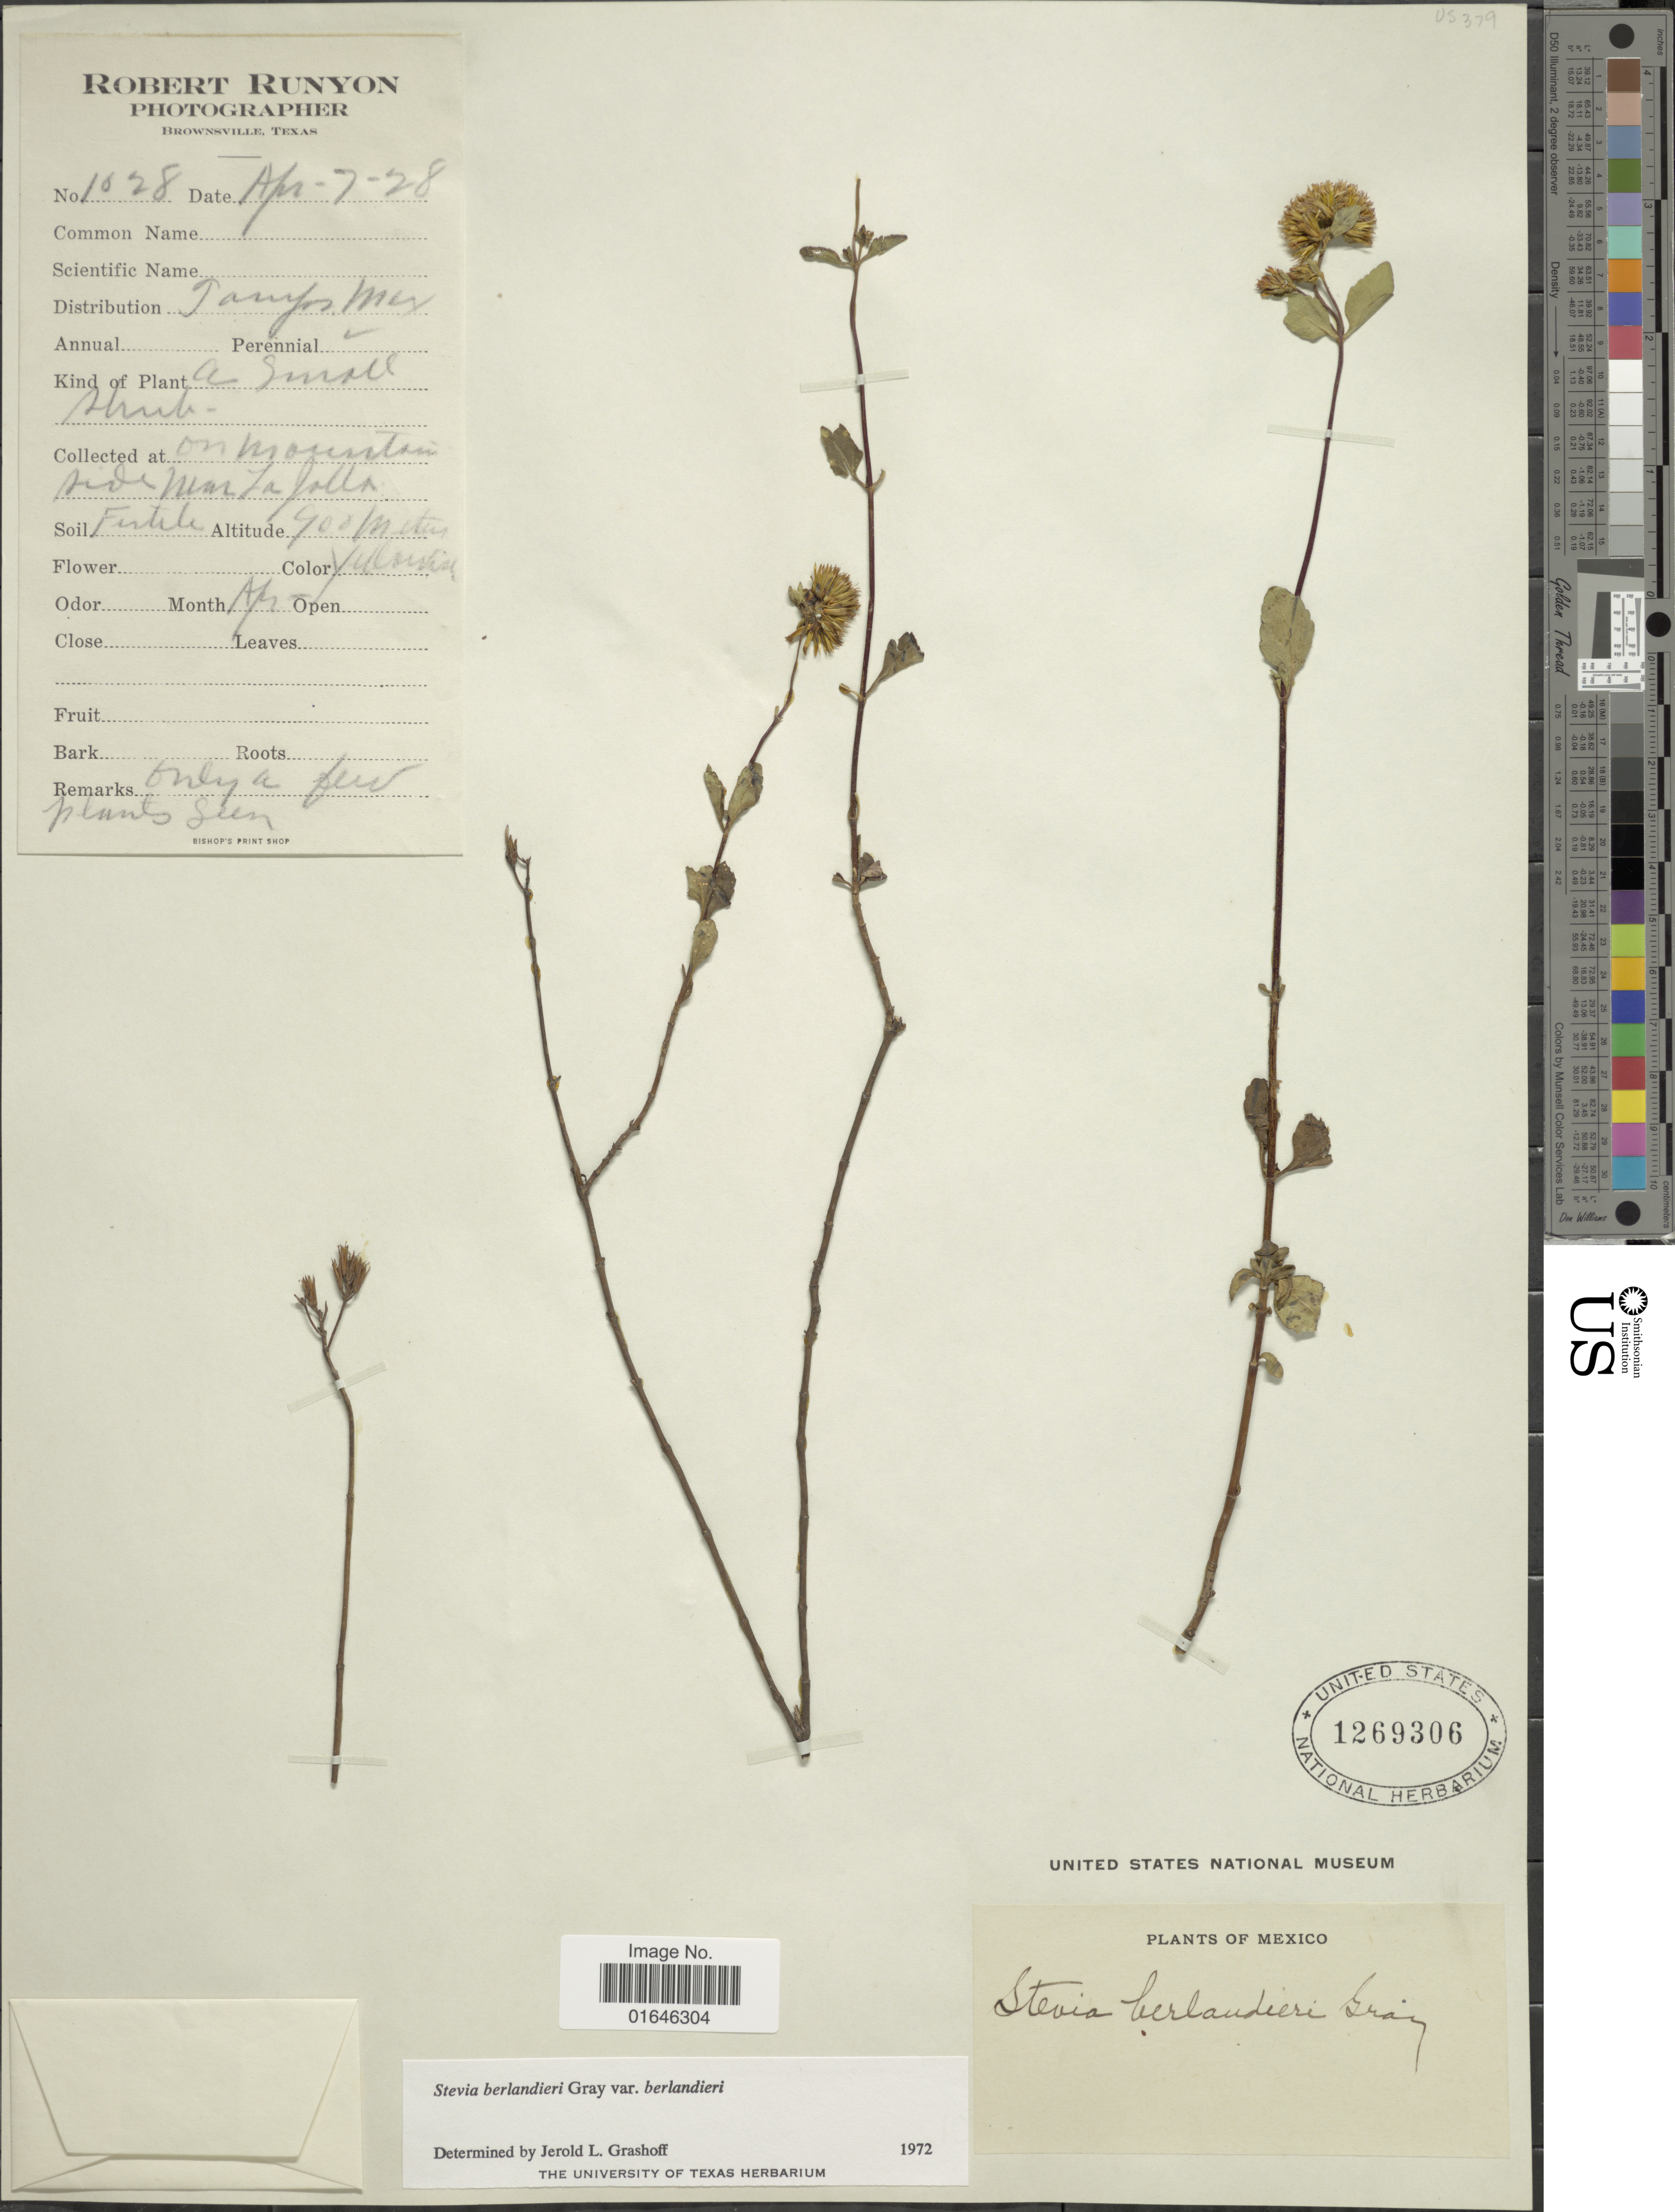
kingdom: Plantae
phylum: Tracheophyta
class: Magnoliopsida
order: Asterales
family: Asteraceae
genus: Stevia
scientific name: Stevia berlandieri var. berlandieri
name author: A. Gray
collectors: R. Runyon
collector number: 1028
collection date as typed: Transcribed d/m/y: 7/4/28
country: Mexico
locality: On mountain side near La Jolla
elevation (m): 900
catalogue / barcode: US 1269306